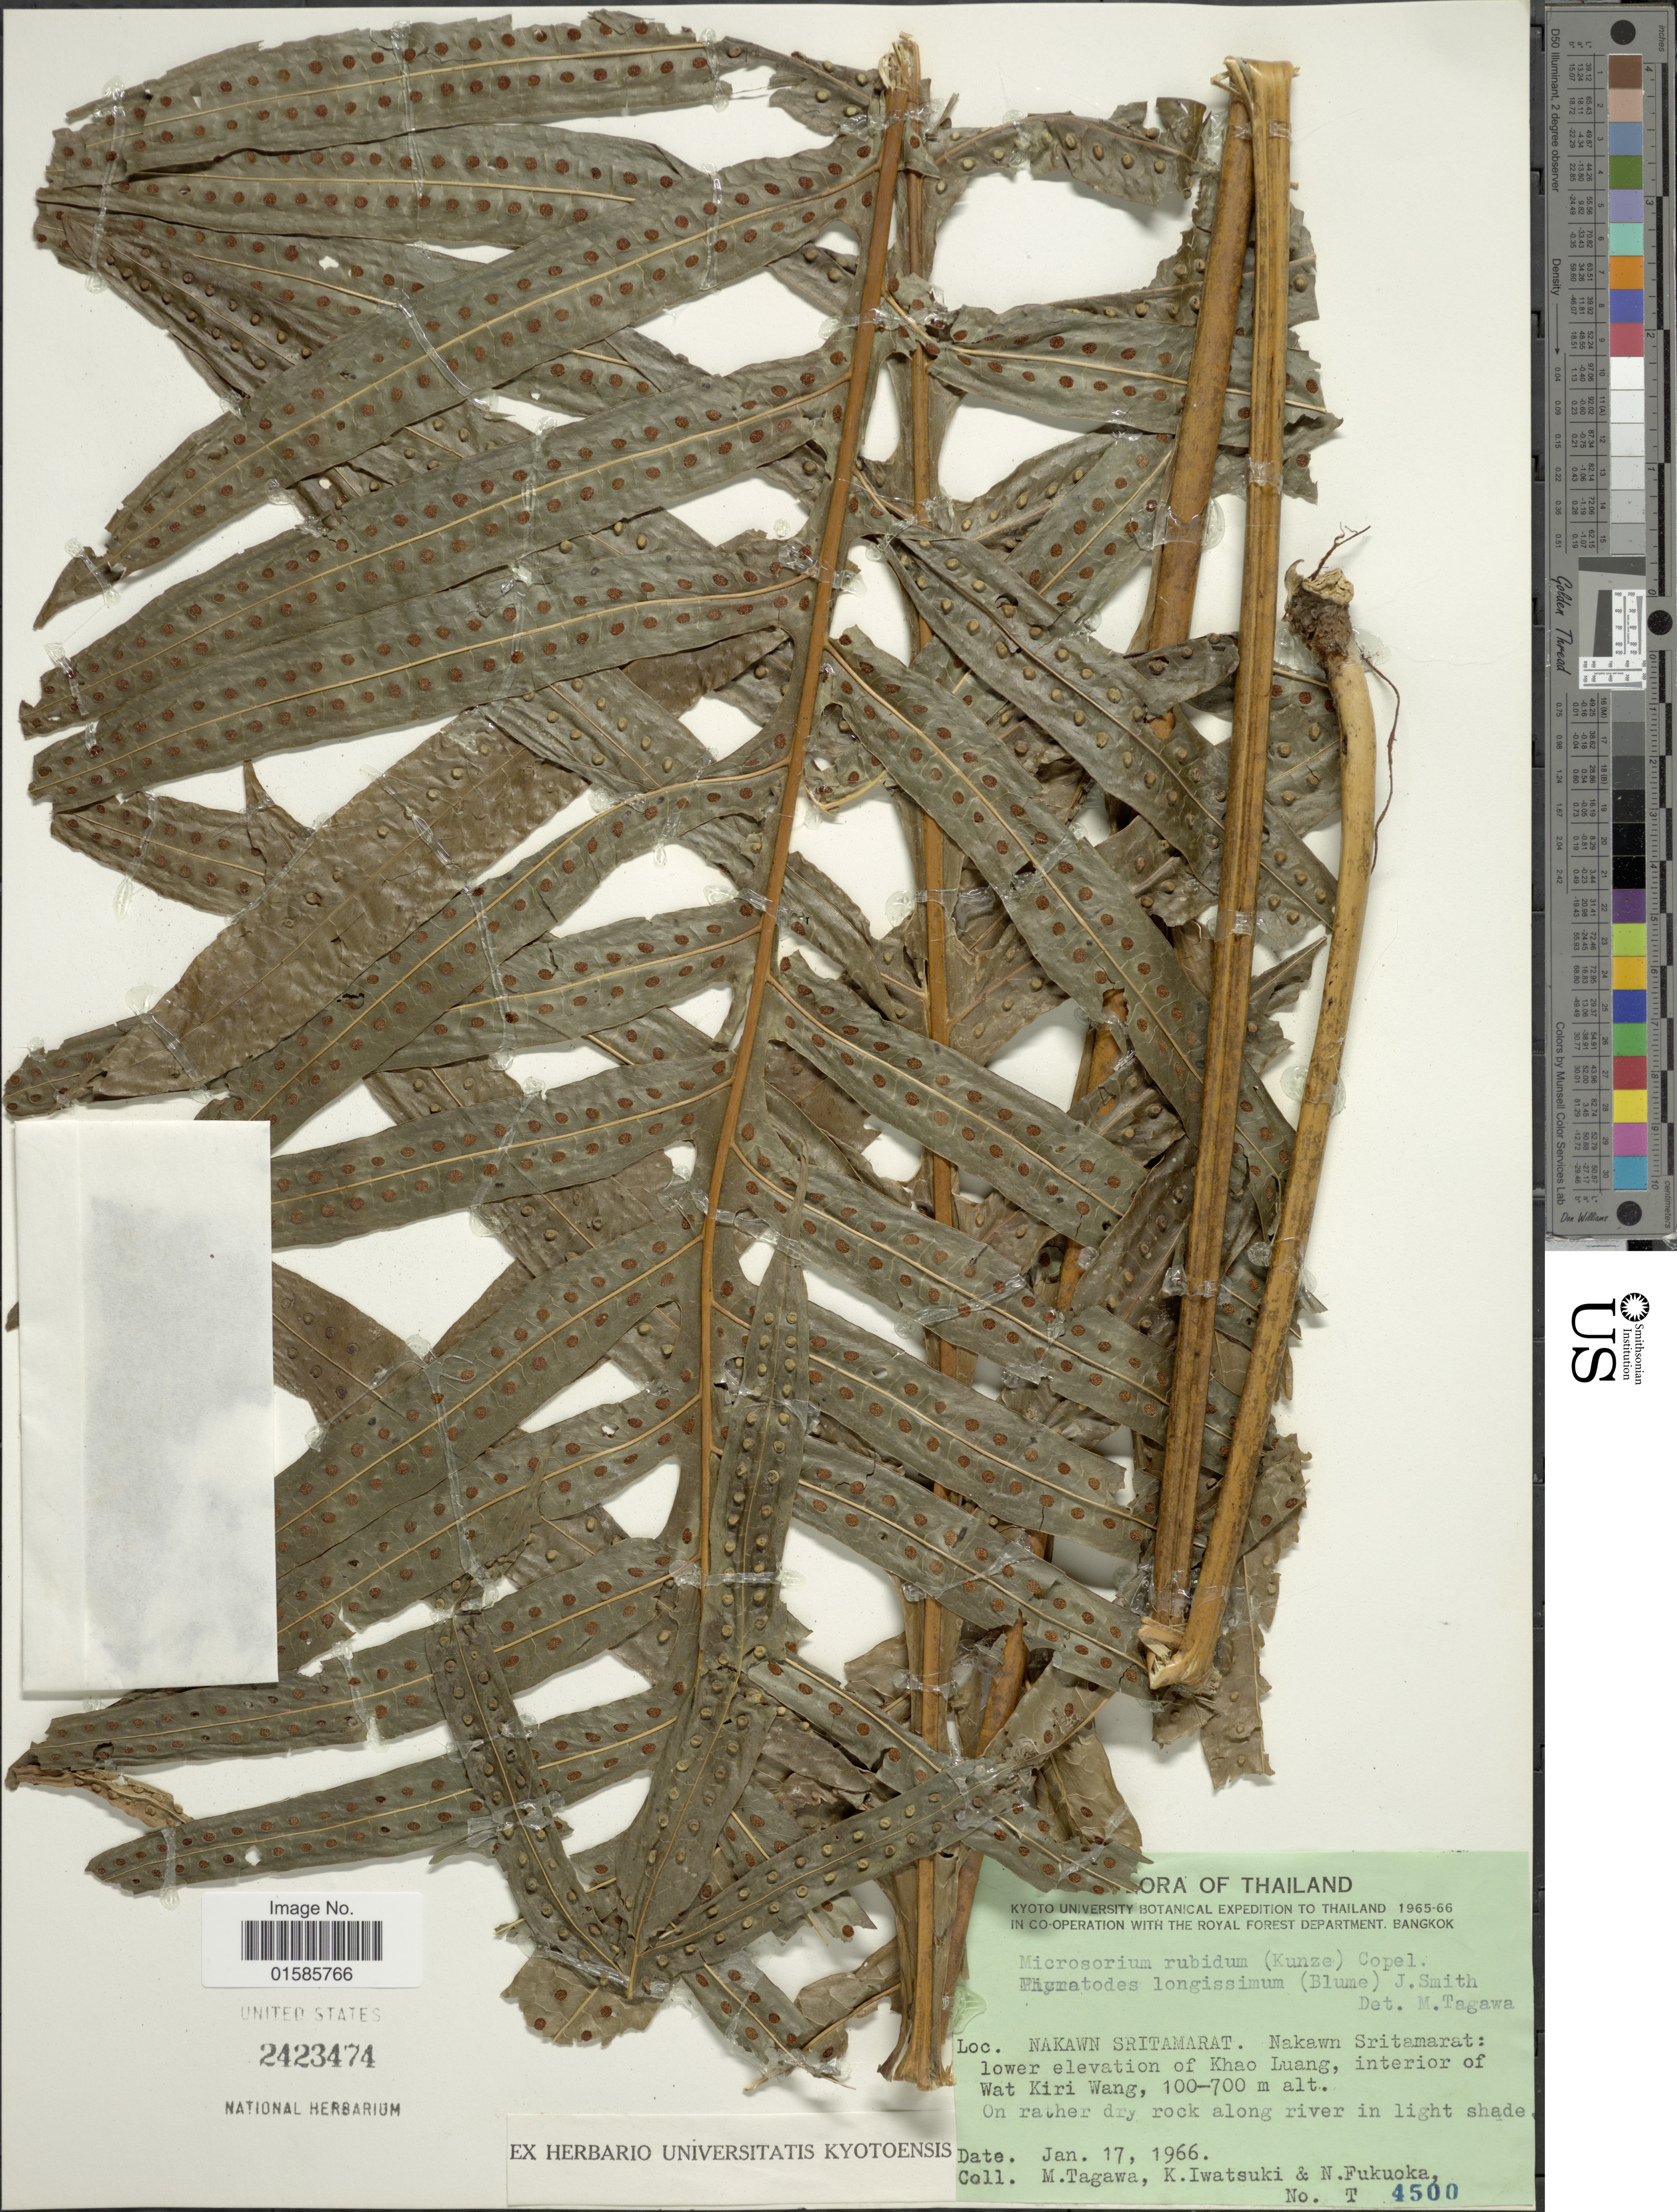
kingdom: Plantae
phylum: Tracheophyta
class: Polypodiopsida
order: Polypodiales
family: Polypodiaceae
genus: Microsorum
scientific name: Microsorum longissimum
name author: Fée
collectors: M. Tagawa, K. Iwatsuki & N. Fukuoka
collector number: T 4500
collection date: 1966-01-17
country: Thailand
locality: Nakawn Sritamarat: lower elevation of Khao Luang, interior of Wat Kiri Wang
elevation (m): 100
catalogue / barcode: US 2423474